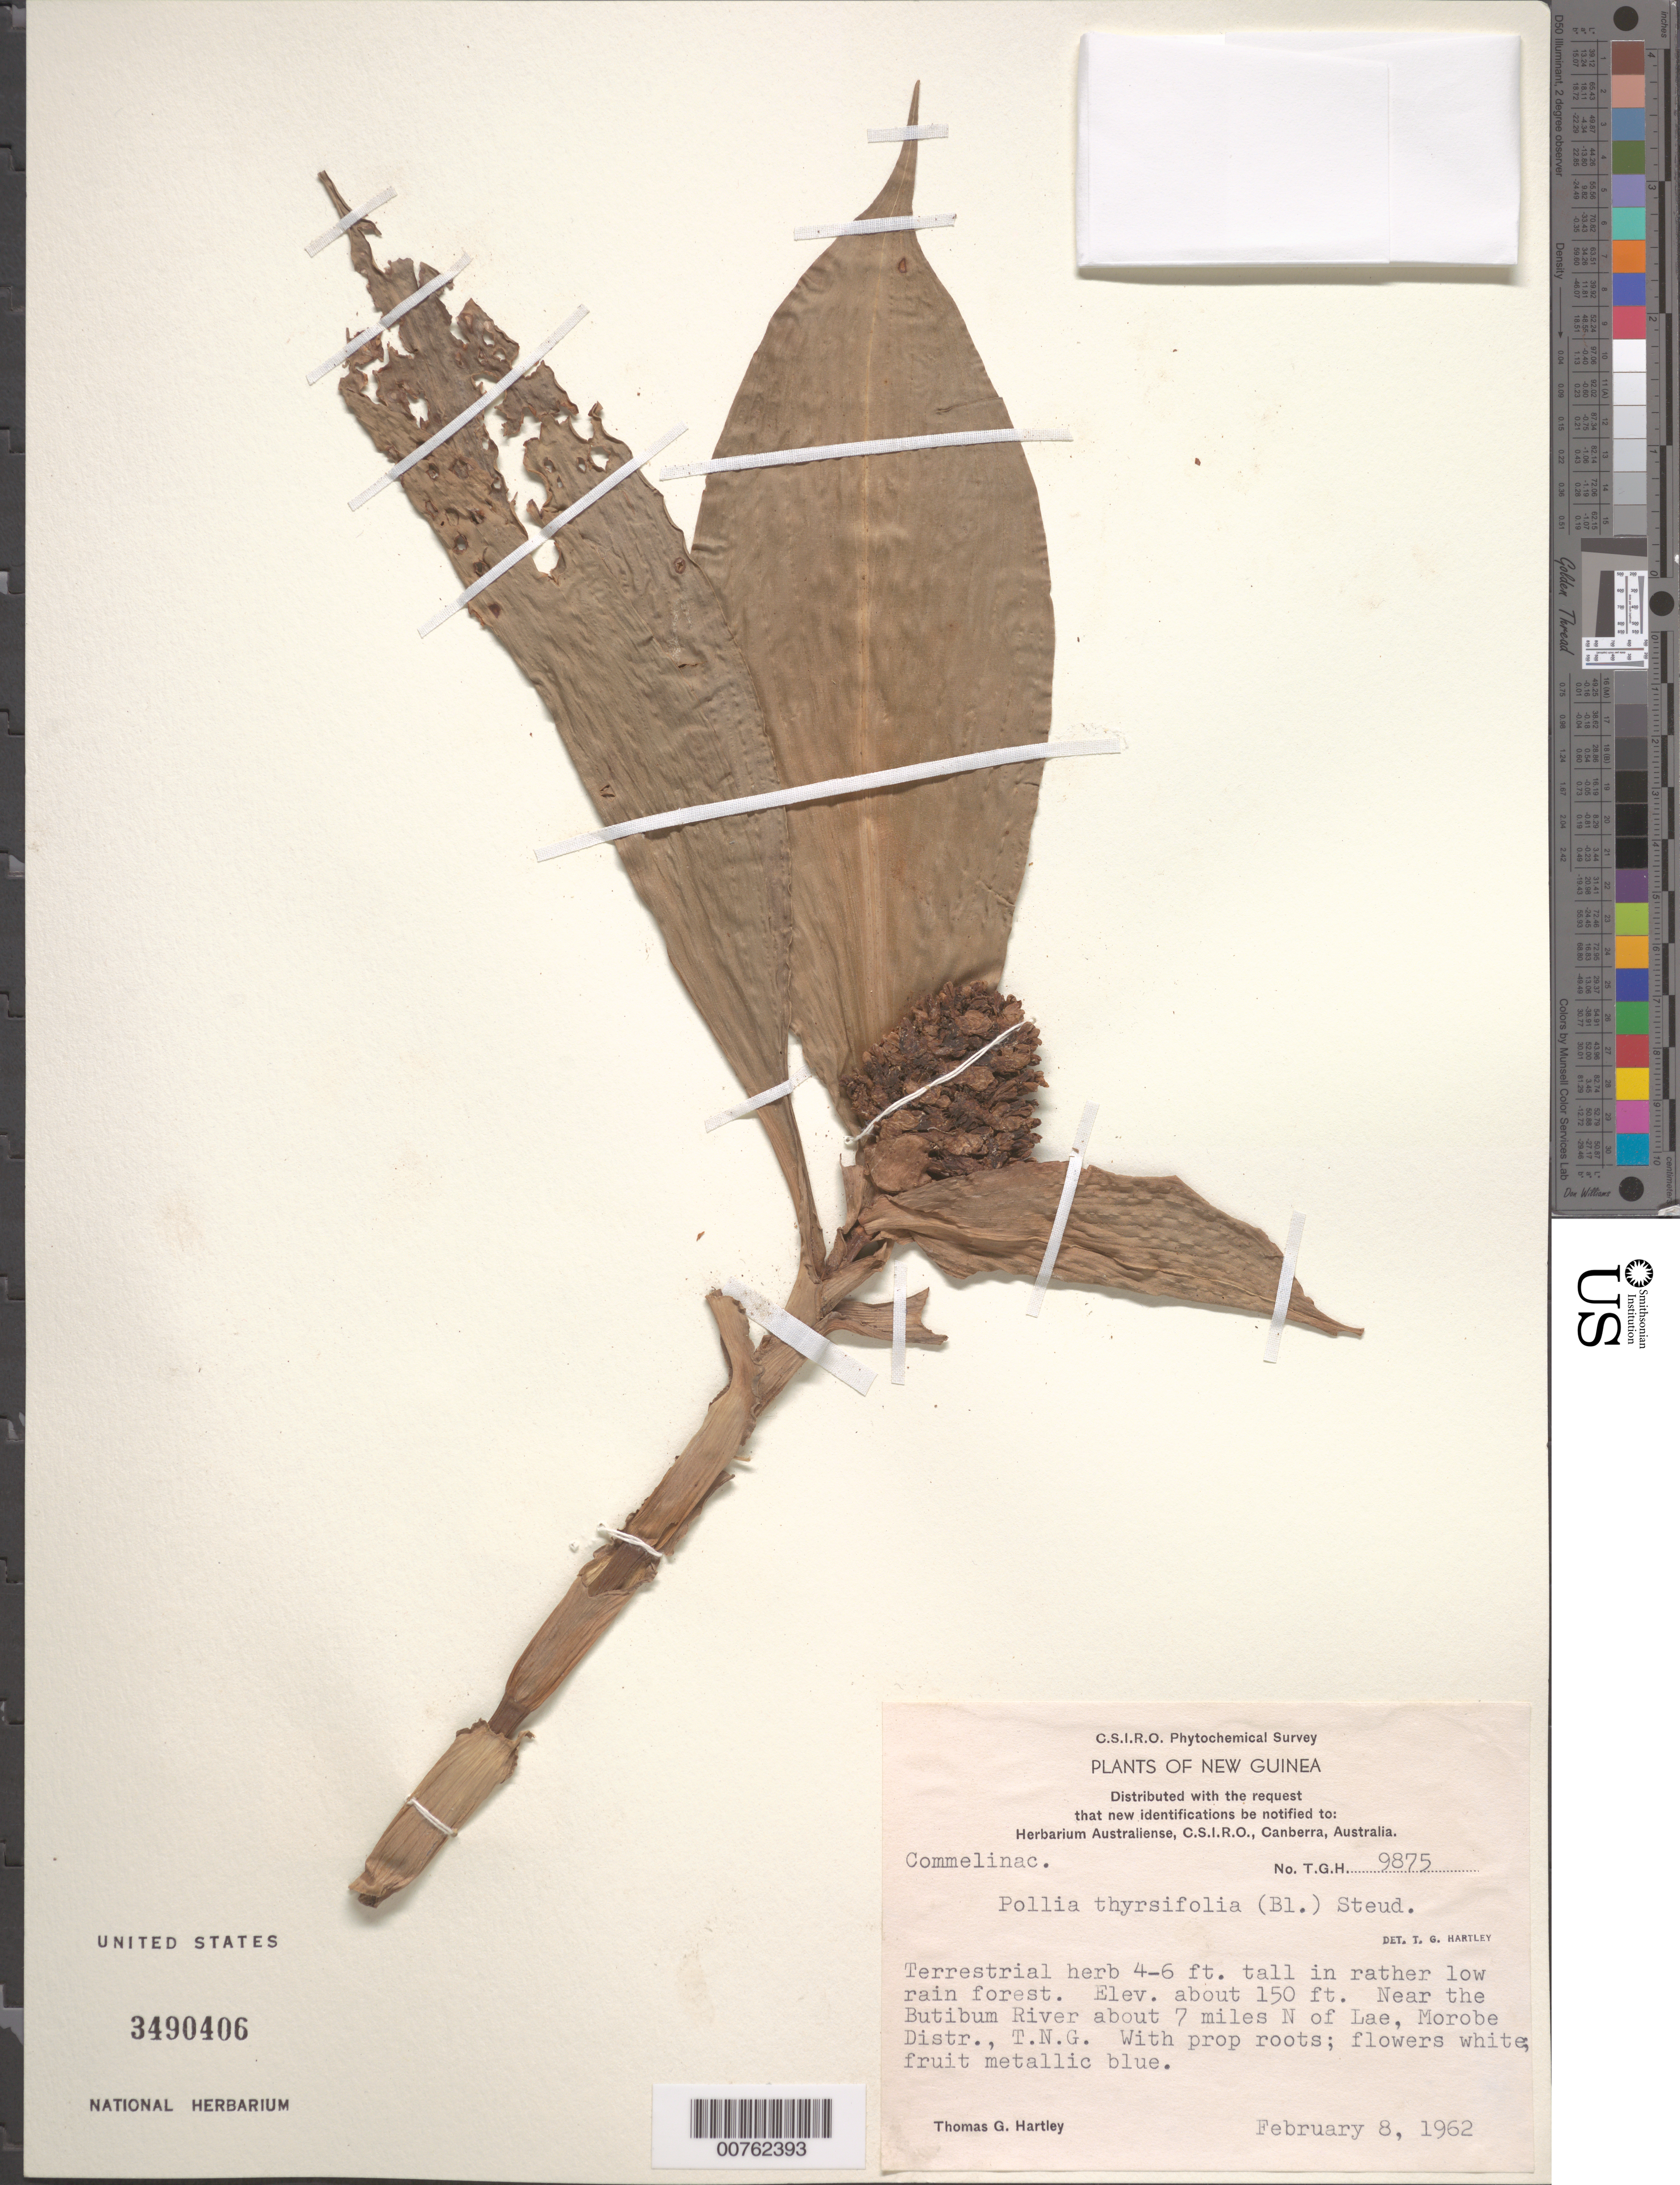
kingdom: Plantae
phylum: Tracheophyta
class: Liliopsida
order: Commelinales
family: Commelinaceae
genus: Pollia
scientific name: Pollia thyrsiflora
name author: (Blume) Steud.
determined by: Hartley, T. G.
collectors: T. G. Hartley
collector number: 9875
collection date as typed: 08 Feb 1962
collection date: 1962-02-08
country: Papua New Guinea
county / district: Morobe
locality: Near the Butibum River about 7 miles N of Lae, T.N.G.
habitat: in rather low rain forest.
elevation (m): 46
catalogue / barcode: US 3490406